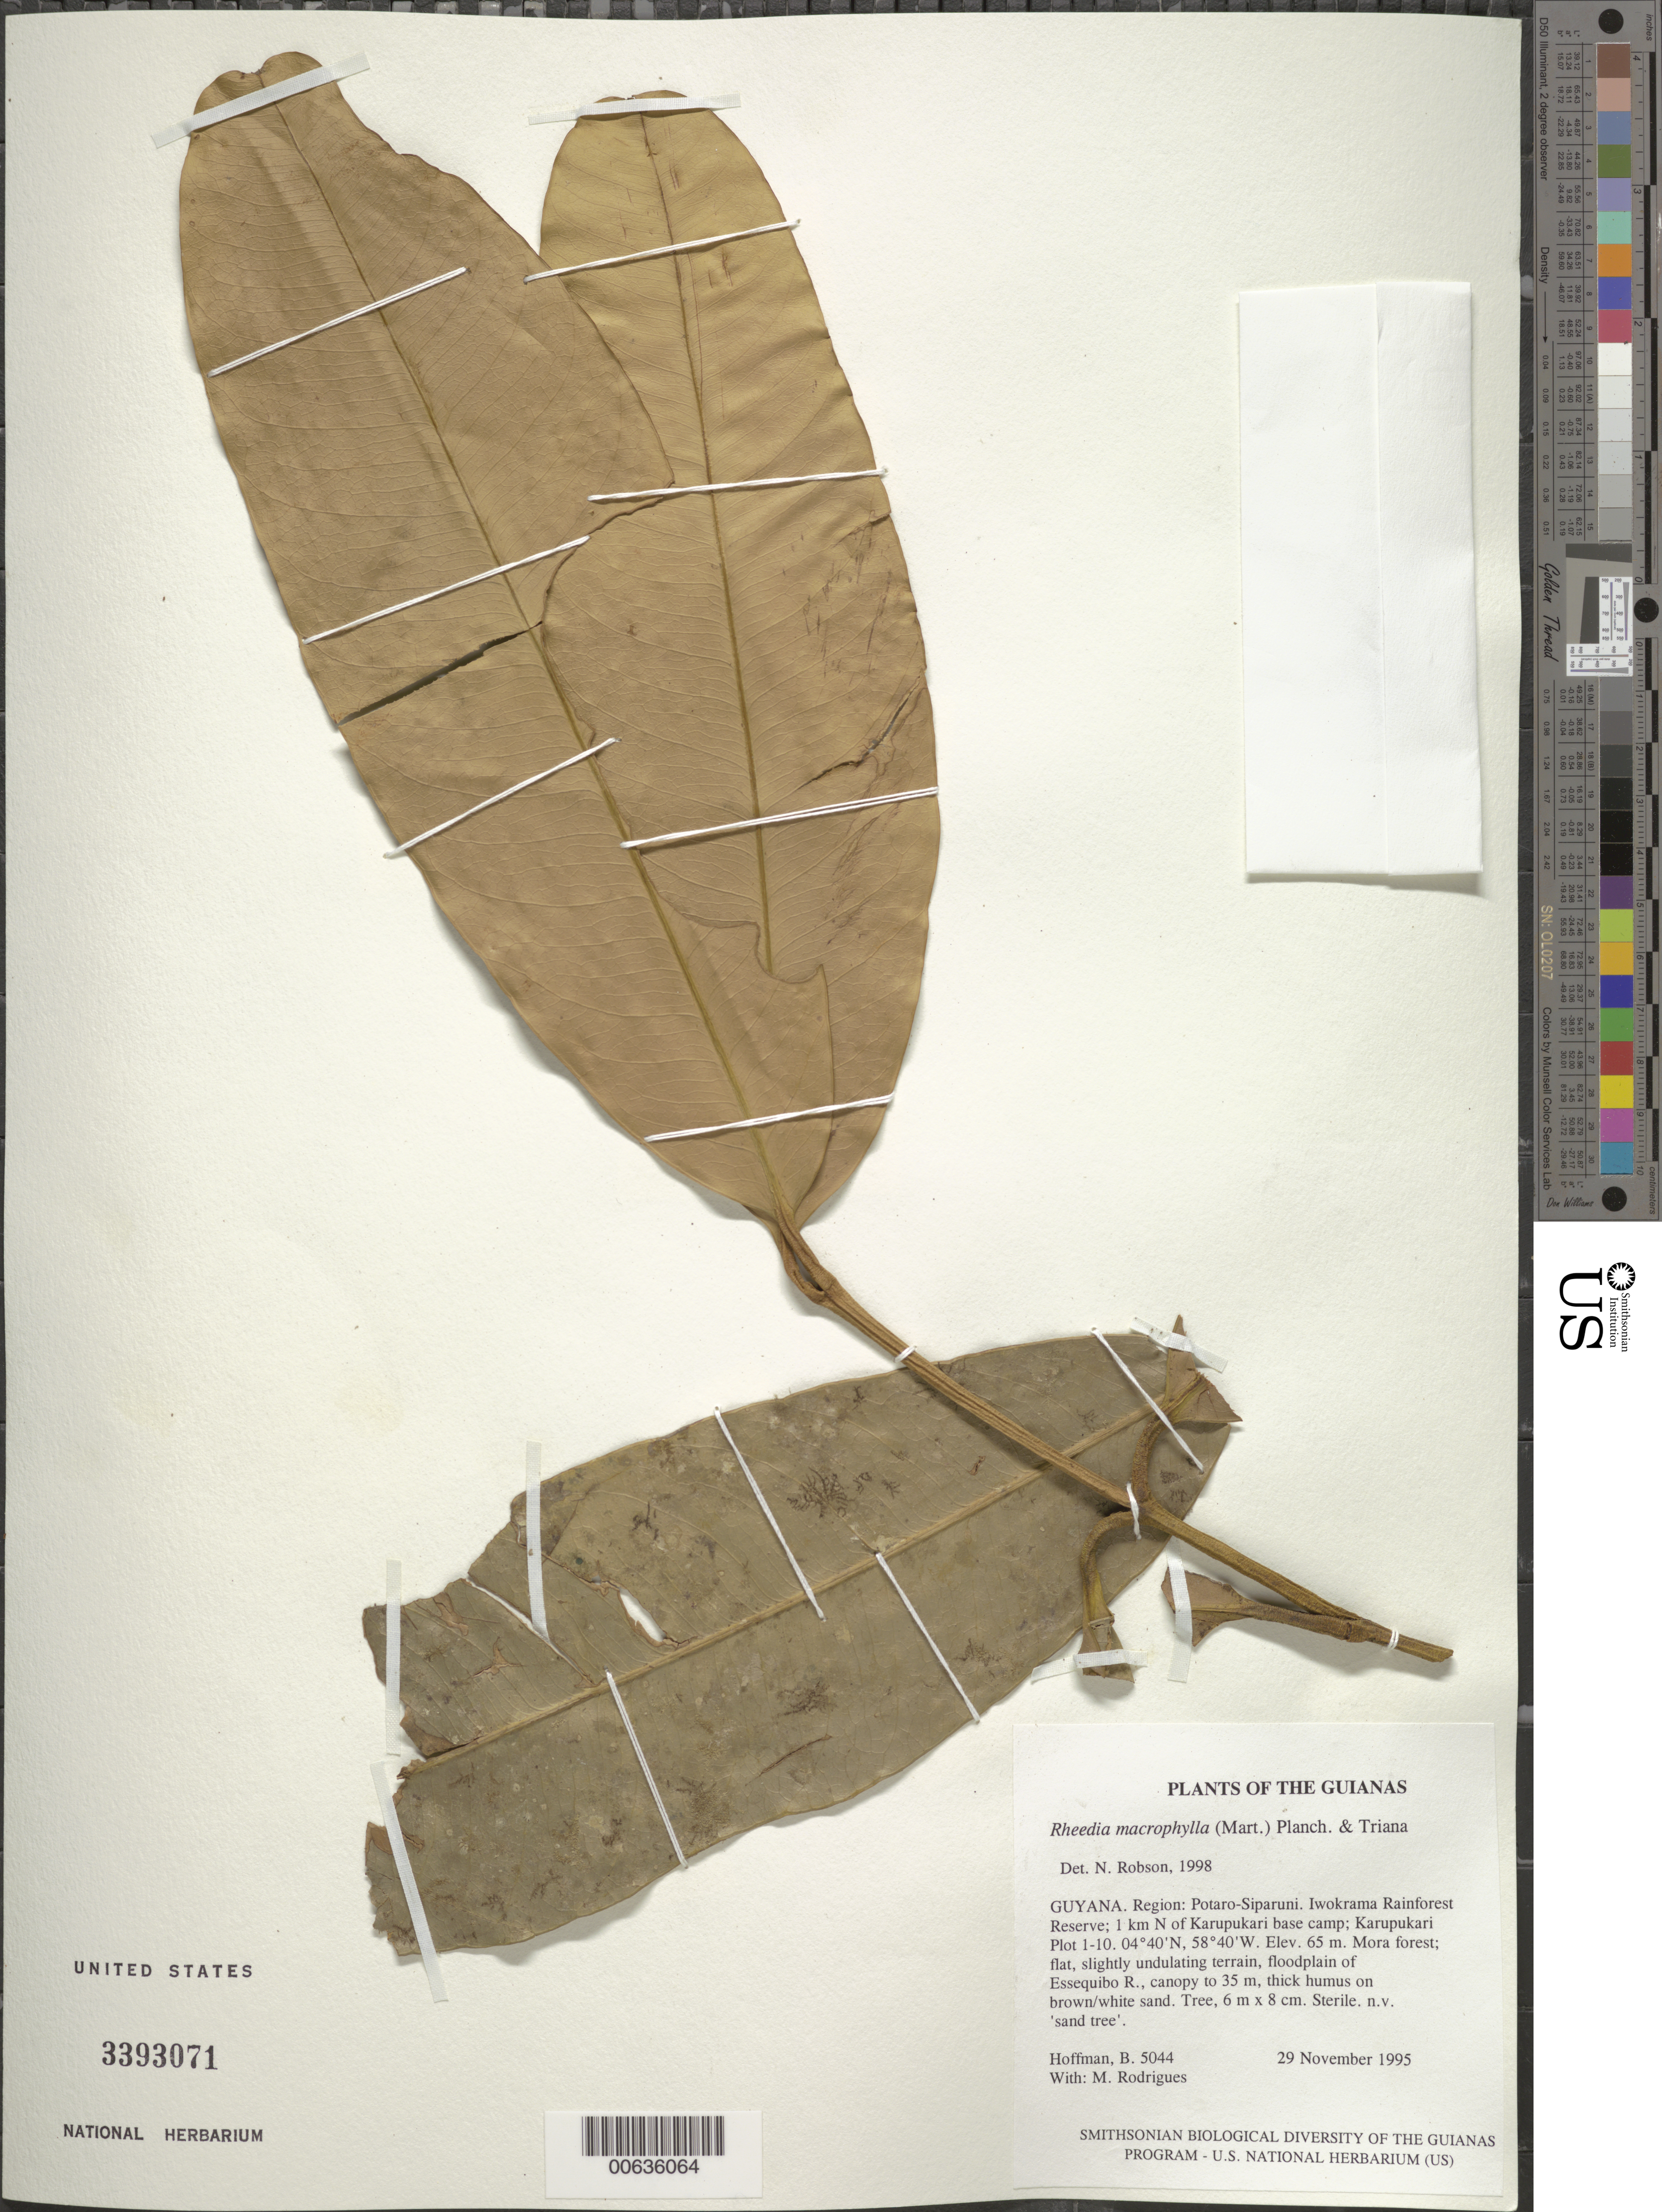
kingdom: Plantae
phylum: Tracheophyta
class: Magnoliopsida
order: Malpighiales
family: Clusiaceae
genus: Garcinia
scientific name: Garcinia macrophylla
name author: Mart.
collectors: B. Hoffman & M. T. Rodrigues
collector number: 5044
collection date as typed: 29 November 1995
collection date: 1995-11-29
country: Guyana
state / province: Potaro-Siparuni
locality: Iwokrama Rainforest Reserve; 1 km N of Karupukari base camp; Karupukari Plot 1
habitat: Mora forest; flat, slightly undulating terrain, floodplain of Essequibo R., canopy to 35 m, thick humus on brown/white sand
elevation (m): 65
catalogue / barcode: US 3393071